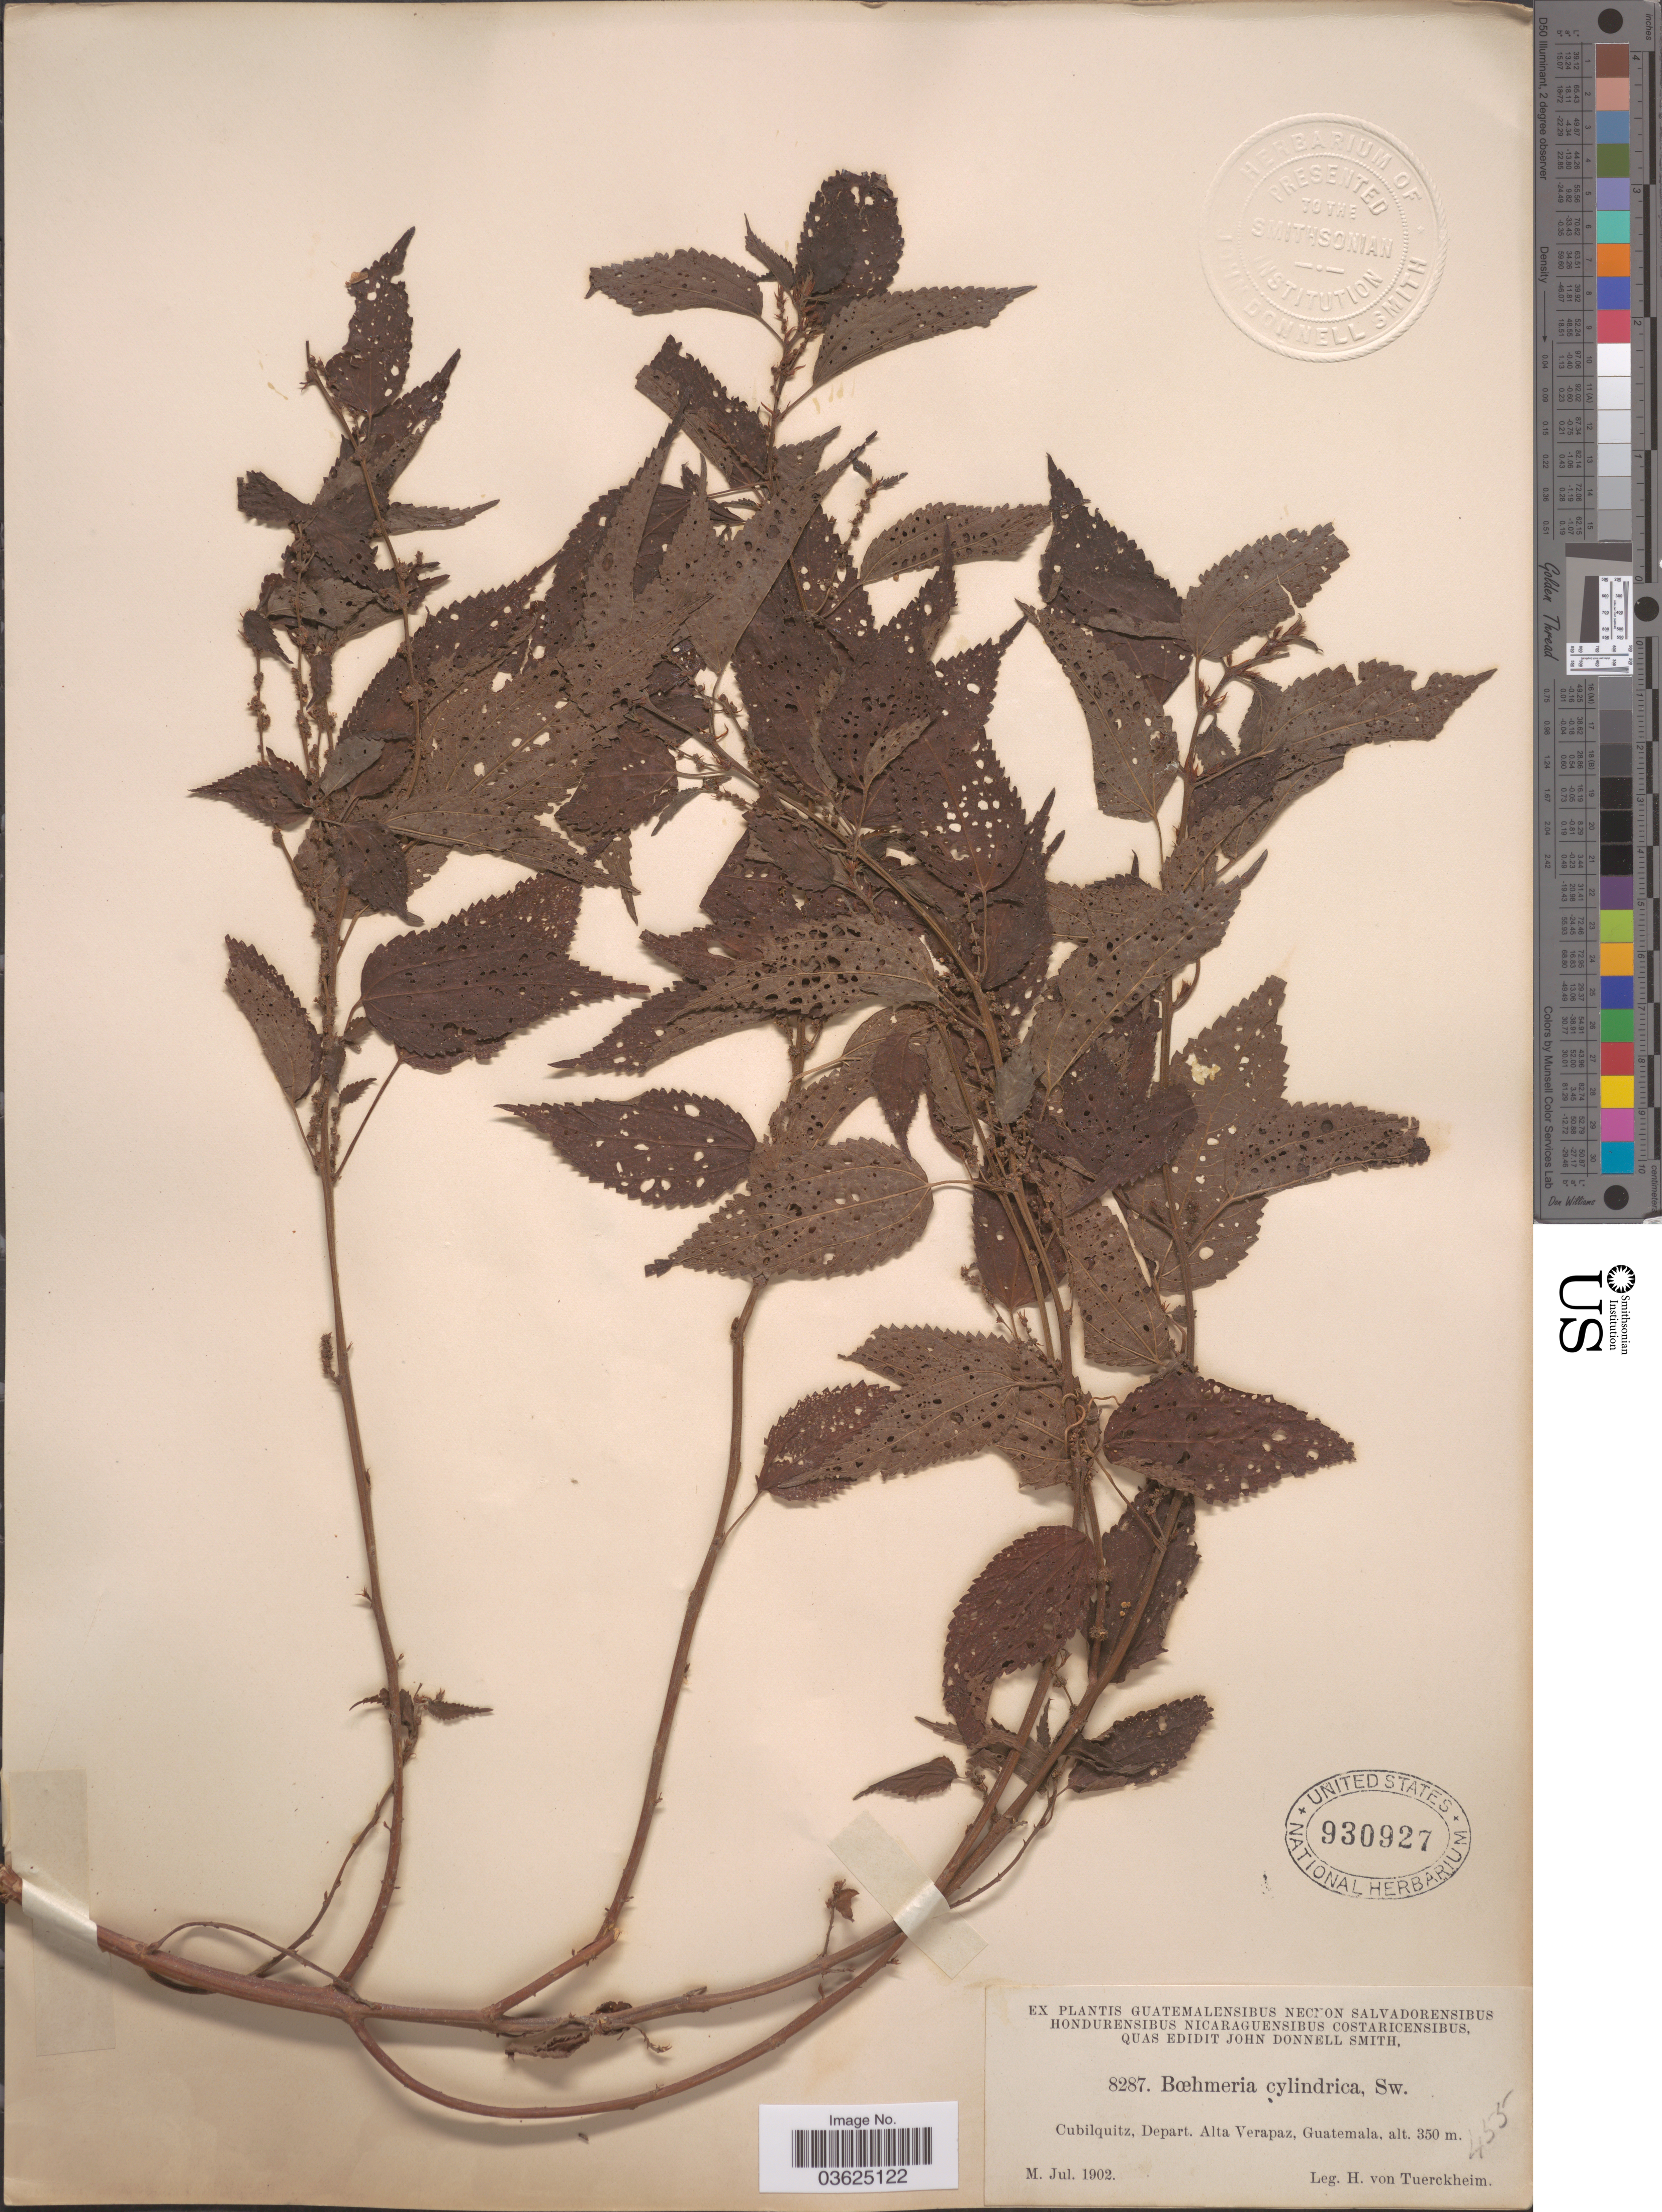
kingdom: Plantae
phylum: Tracheophyta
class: Magnoliopsida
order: Rosales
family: Urticaceae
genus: Boehmeria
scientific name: Boehmeria cylindrica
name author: (L.) Sw.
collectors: H. von Tuerckheim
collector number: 8287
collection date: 1902-07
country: Guatemala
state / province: Alta Verapaz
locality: Cubilquitz, Depart. Alta Verapaz.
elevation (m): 350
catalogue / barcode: US 930927